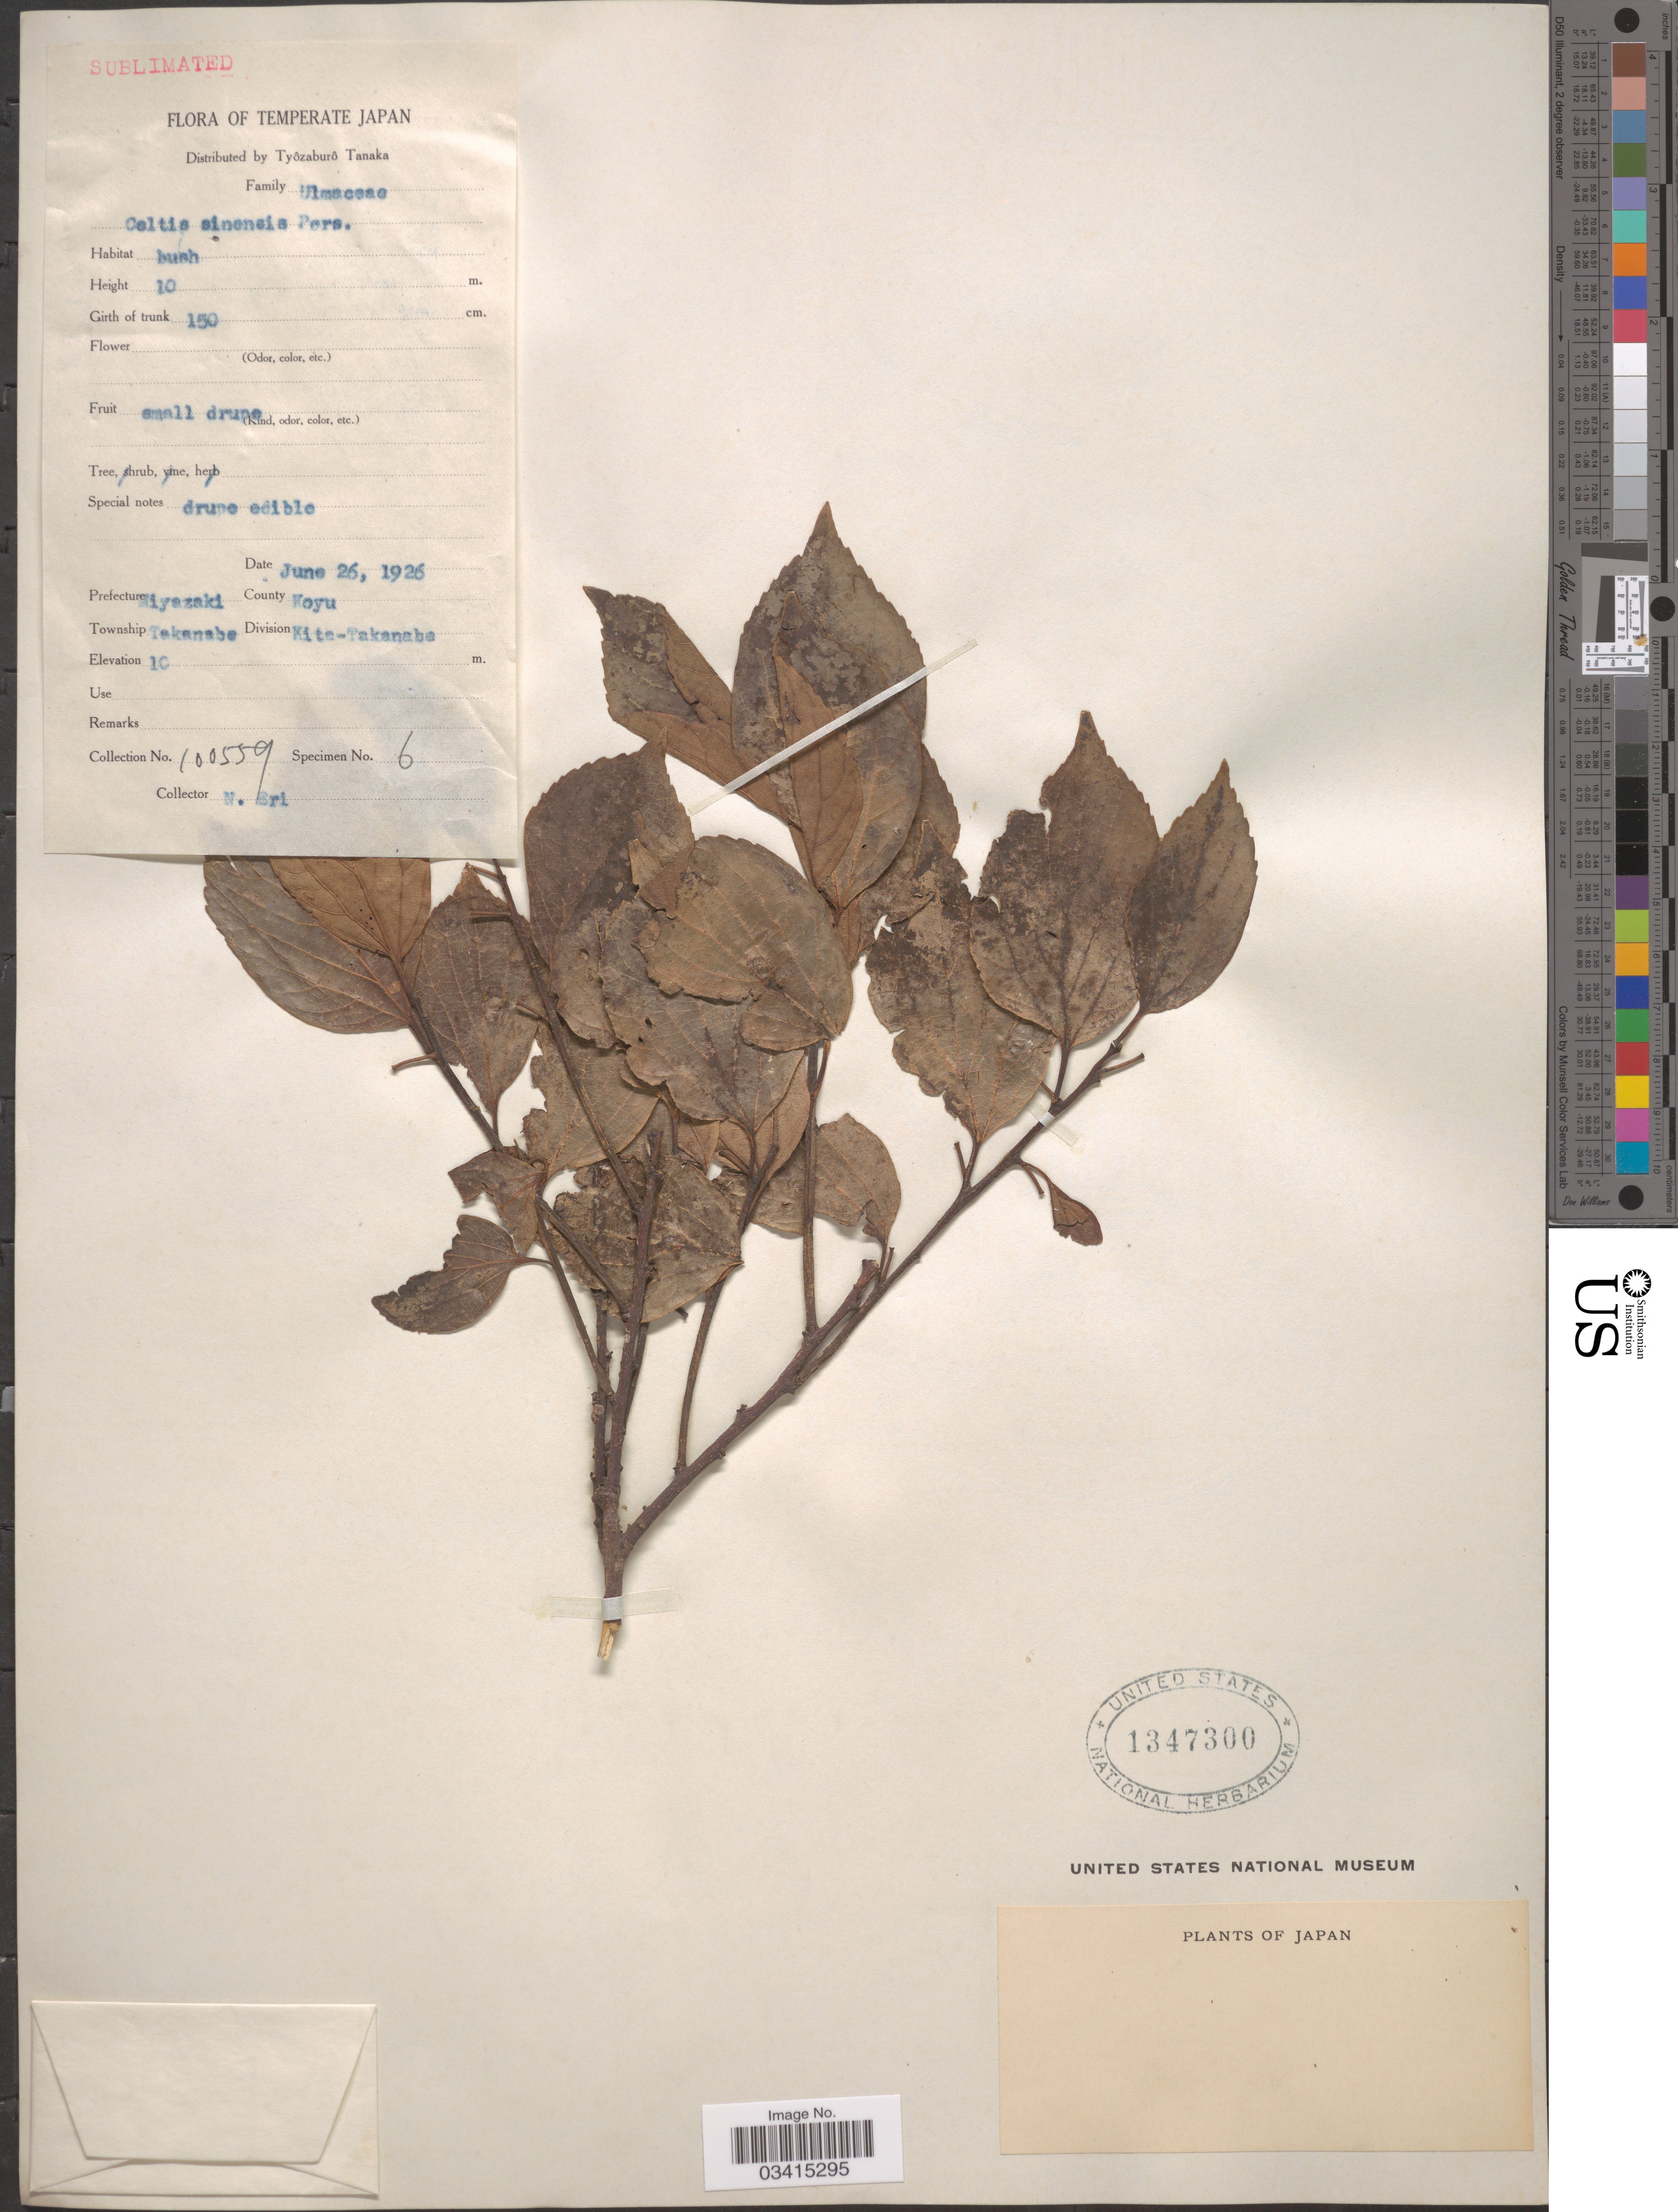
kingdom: Plantae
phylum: Tracheophyta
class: Magnoliopsida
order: Rosales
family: Cannabaceae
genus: Celtis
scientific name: Celtis sinensis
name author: Pers.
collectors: N. Eri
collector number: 100559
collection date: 1926-06-26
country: Japan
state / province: Miyazaki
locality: Temperate Japan. Prefecture Miyazaki. County Koyu. Township Takanabe Division Kita-Takanabe.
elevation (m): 10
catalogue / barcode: US 1347300